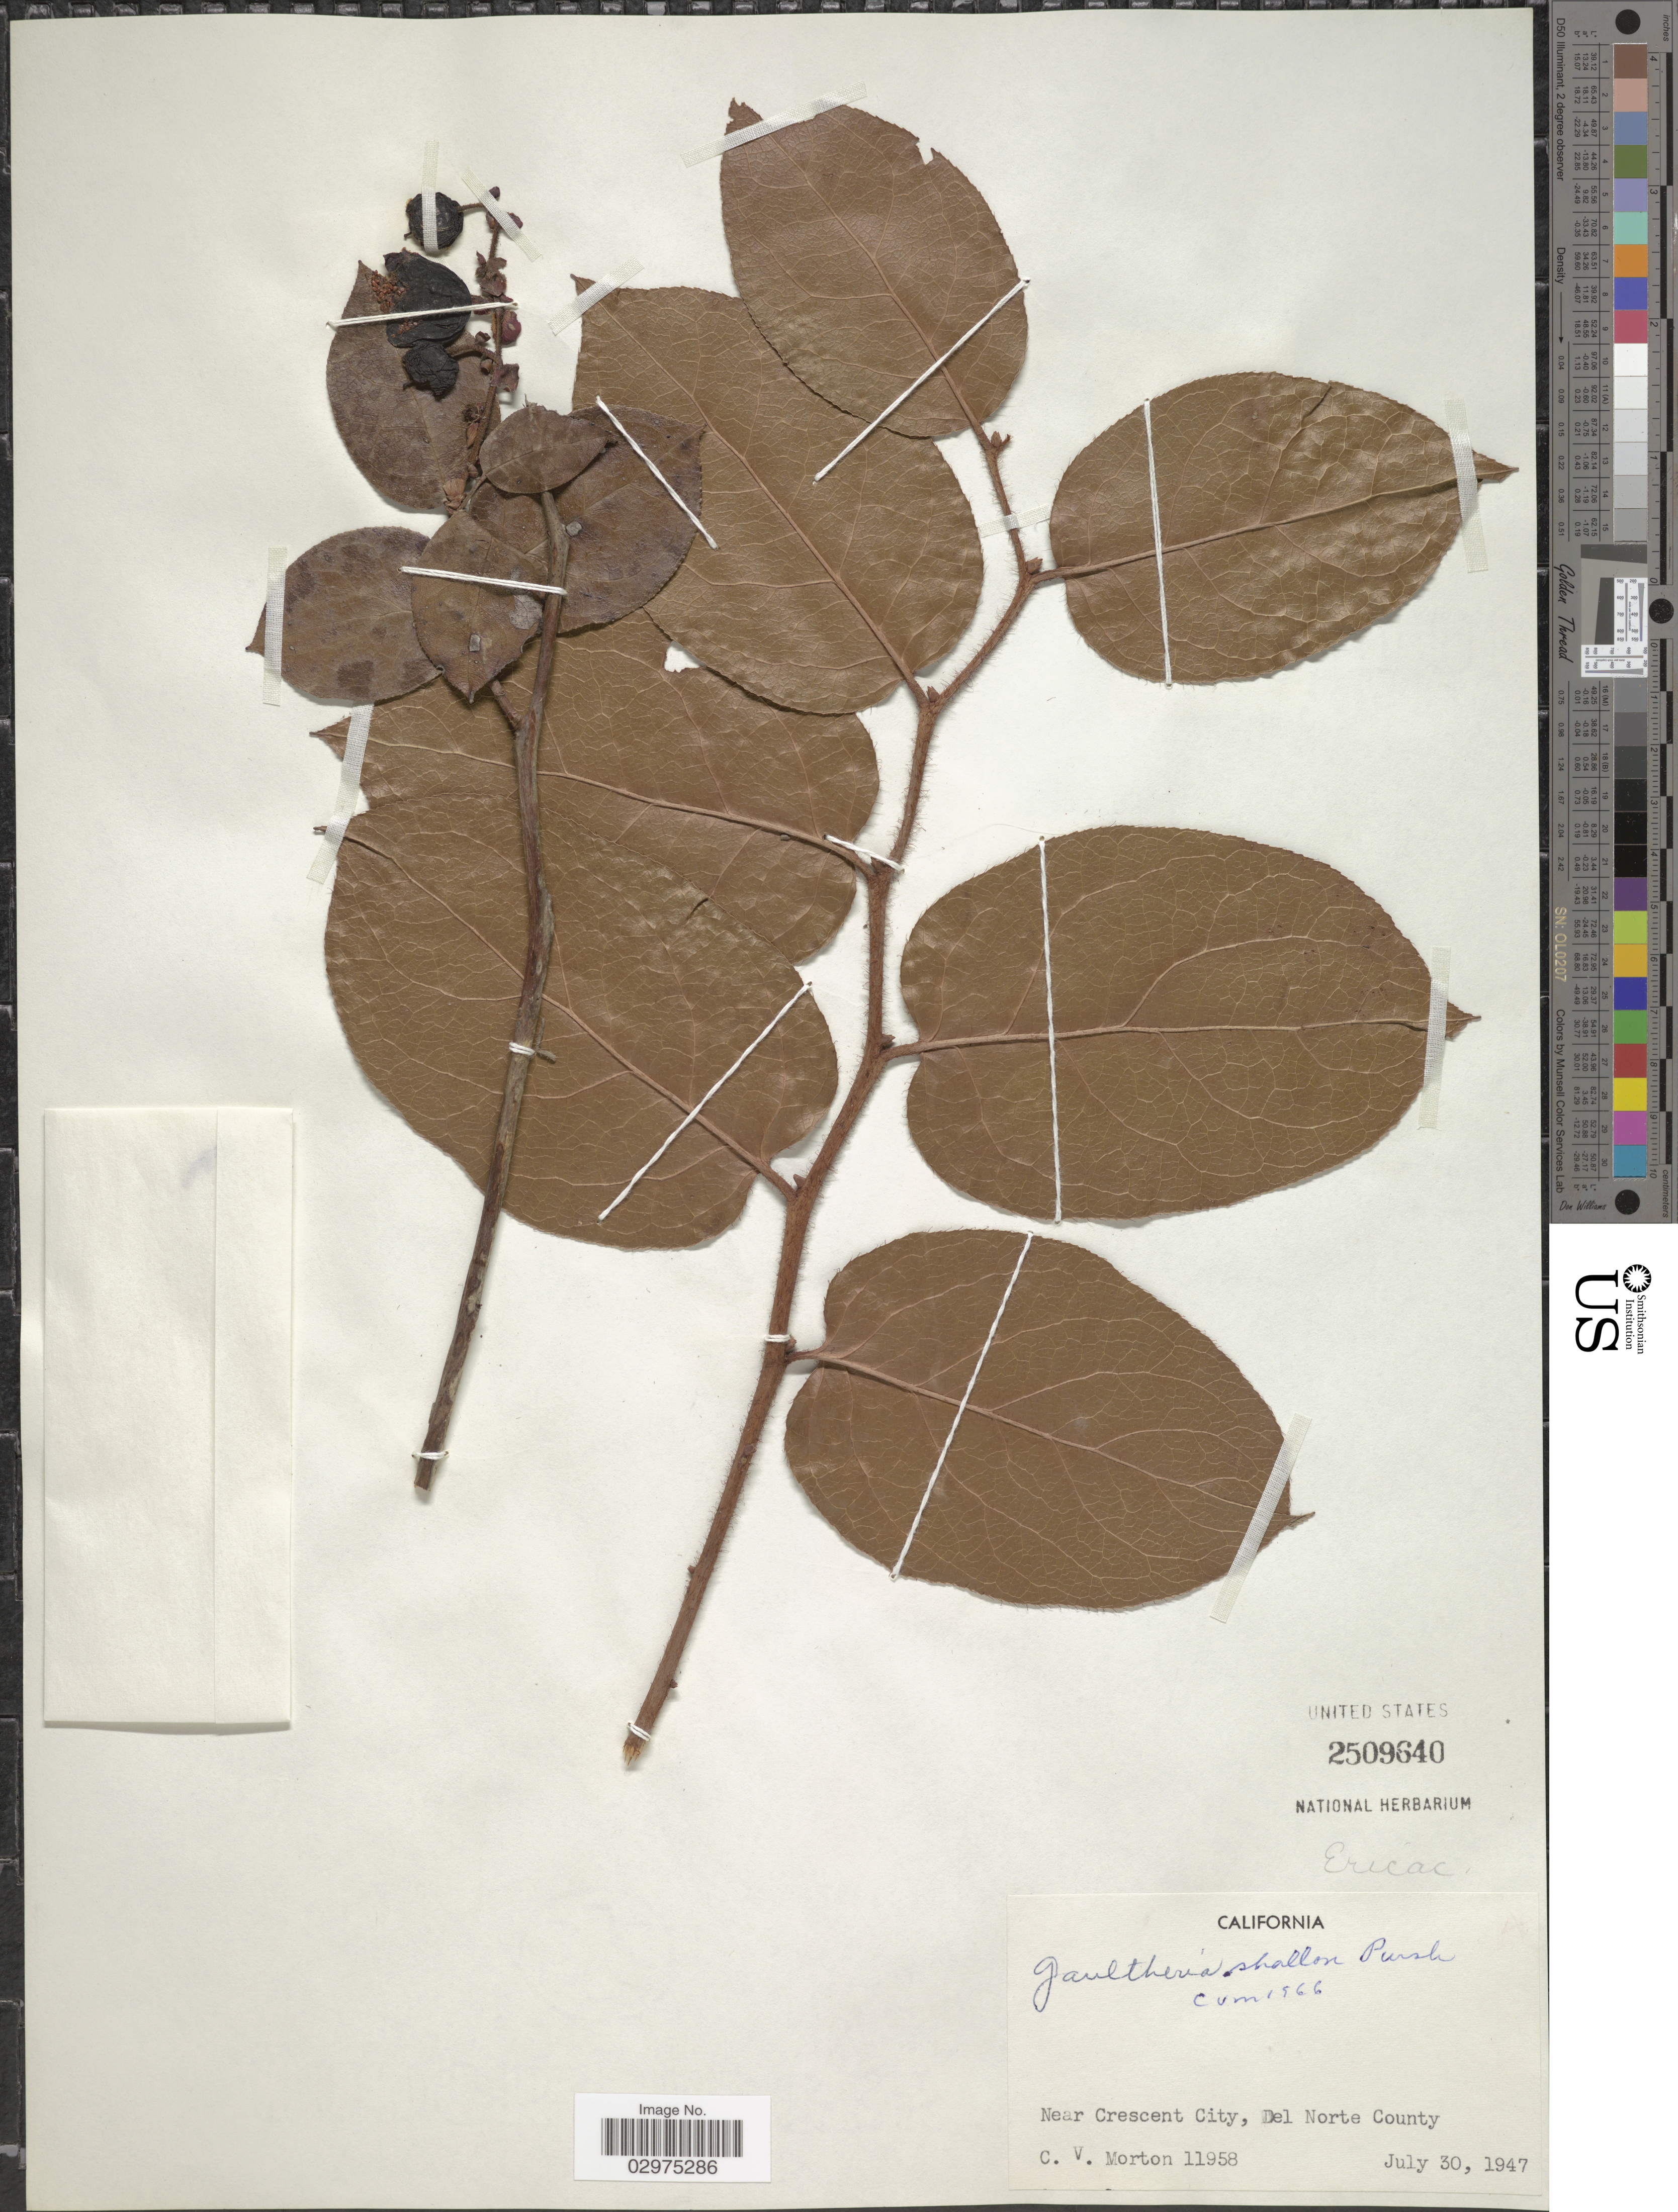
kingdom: Plantae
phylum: Tracheophyta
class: Magnoliopsida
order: Ericales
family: Ericaceae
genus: Gaultheria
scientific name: Gaultheria shallon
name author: Pursh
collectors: C. V. Morton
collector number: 11958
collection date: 1947-07-30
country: United States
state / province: California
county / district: Del Norte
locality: Near Crescent City, Del Norte County.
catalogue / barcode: US 2509640